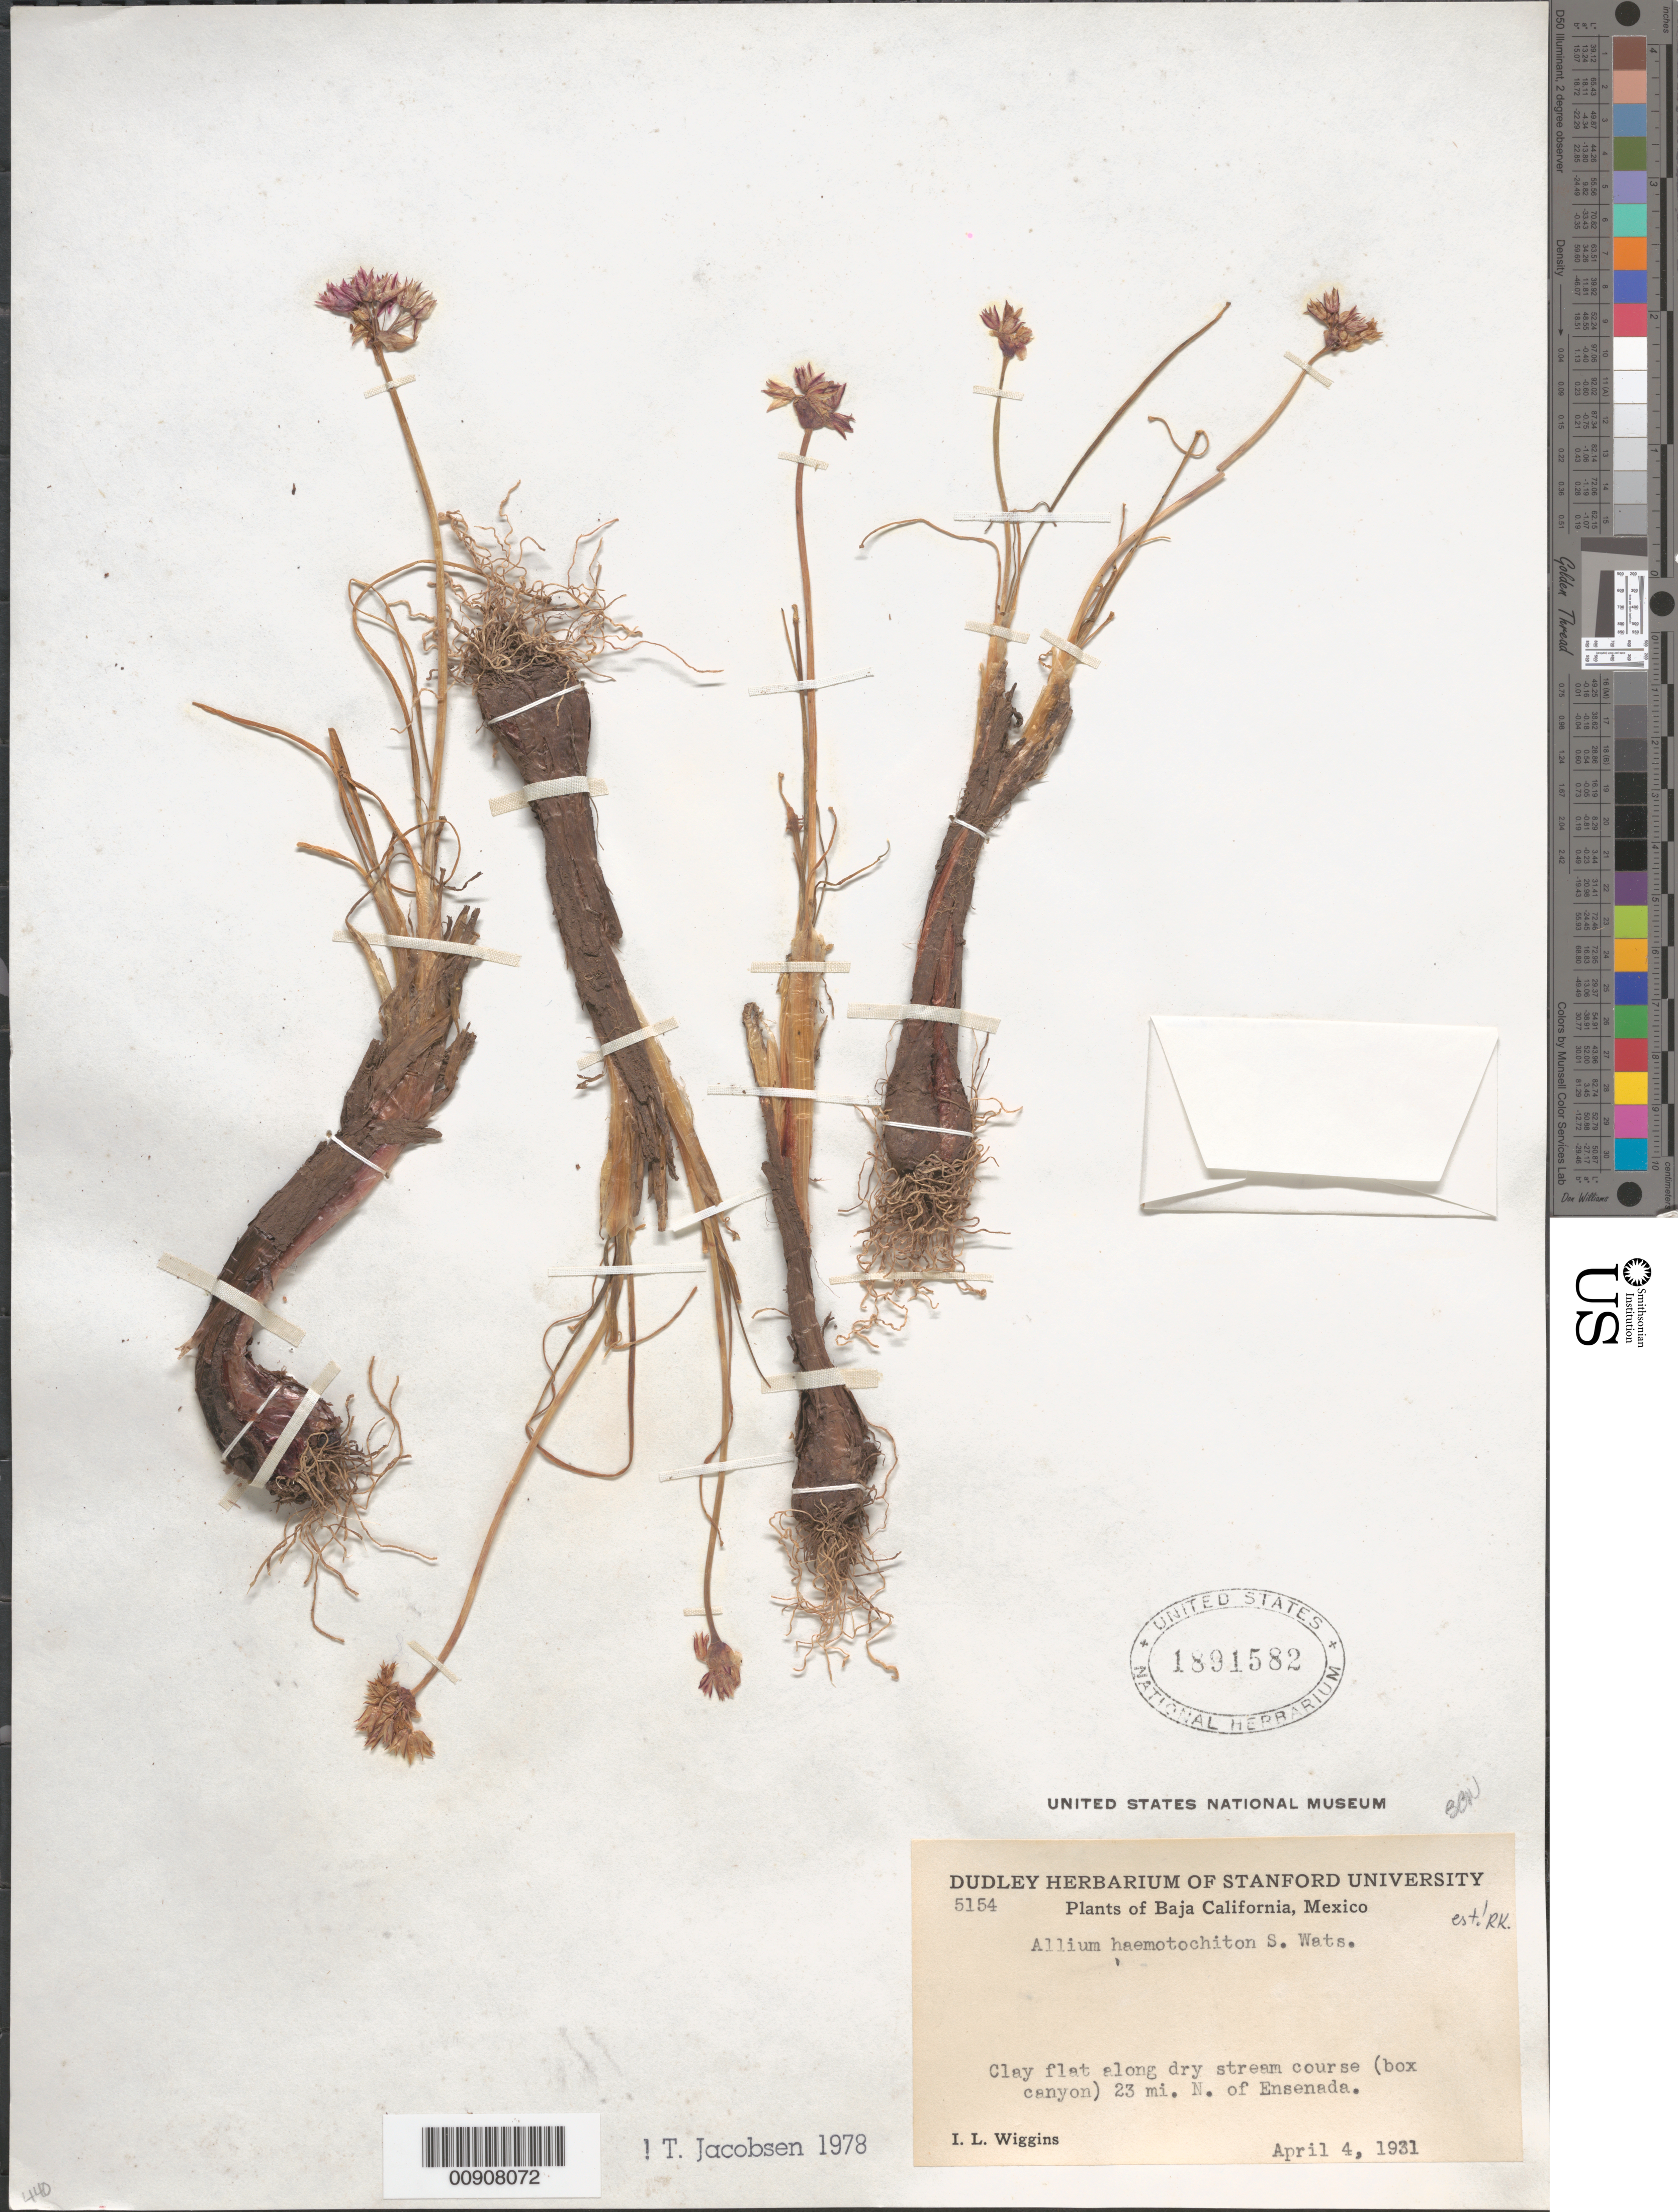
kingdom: Plantae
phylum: Tracheophyta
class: Liliopsida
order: Asparagales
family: Amaryllidaceae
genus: Allium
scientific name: Allium haematochiton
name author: S. Watson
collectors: I. L. Wiggins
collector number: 5154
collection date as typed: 04 Apr 1931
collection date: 1931-04-04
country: Mexico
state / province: Baja California Norte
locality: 23 mi. N of Ensenada, Baja California.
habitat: Clay flat along dry stream course (box canyon).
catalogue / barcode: US 1891582